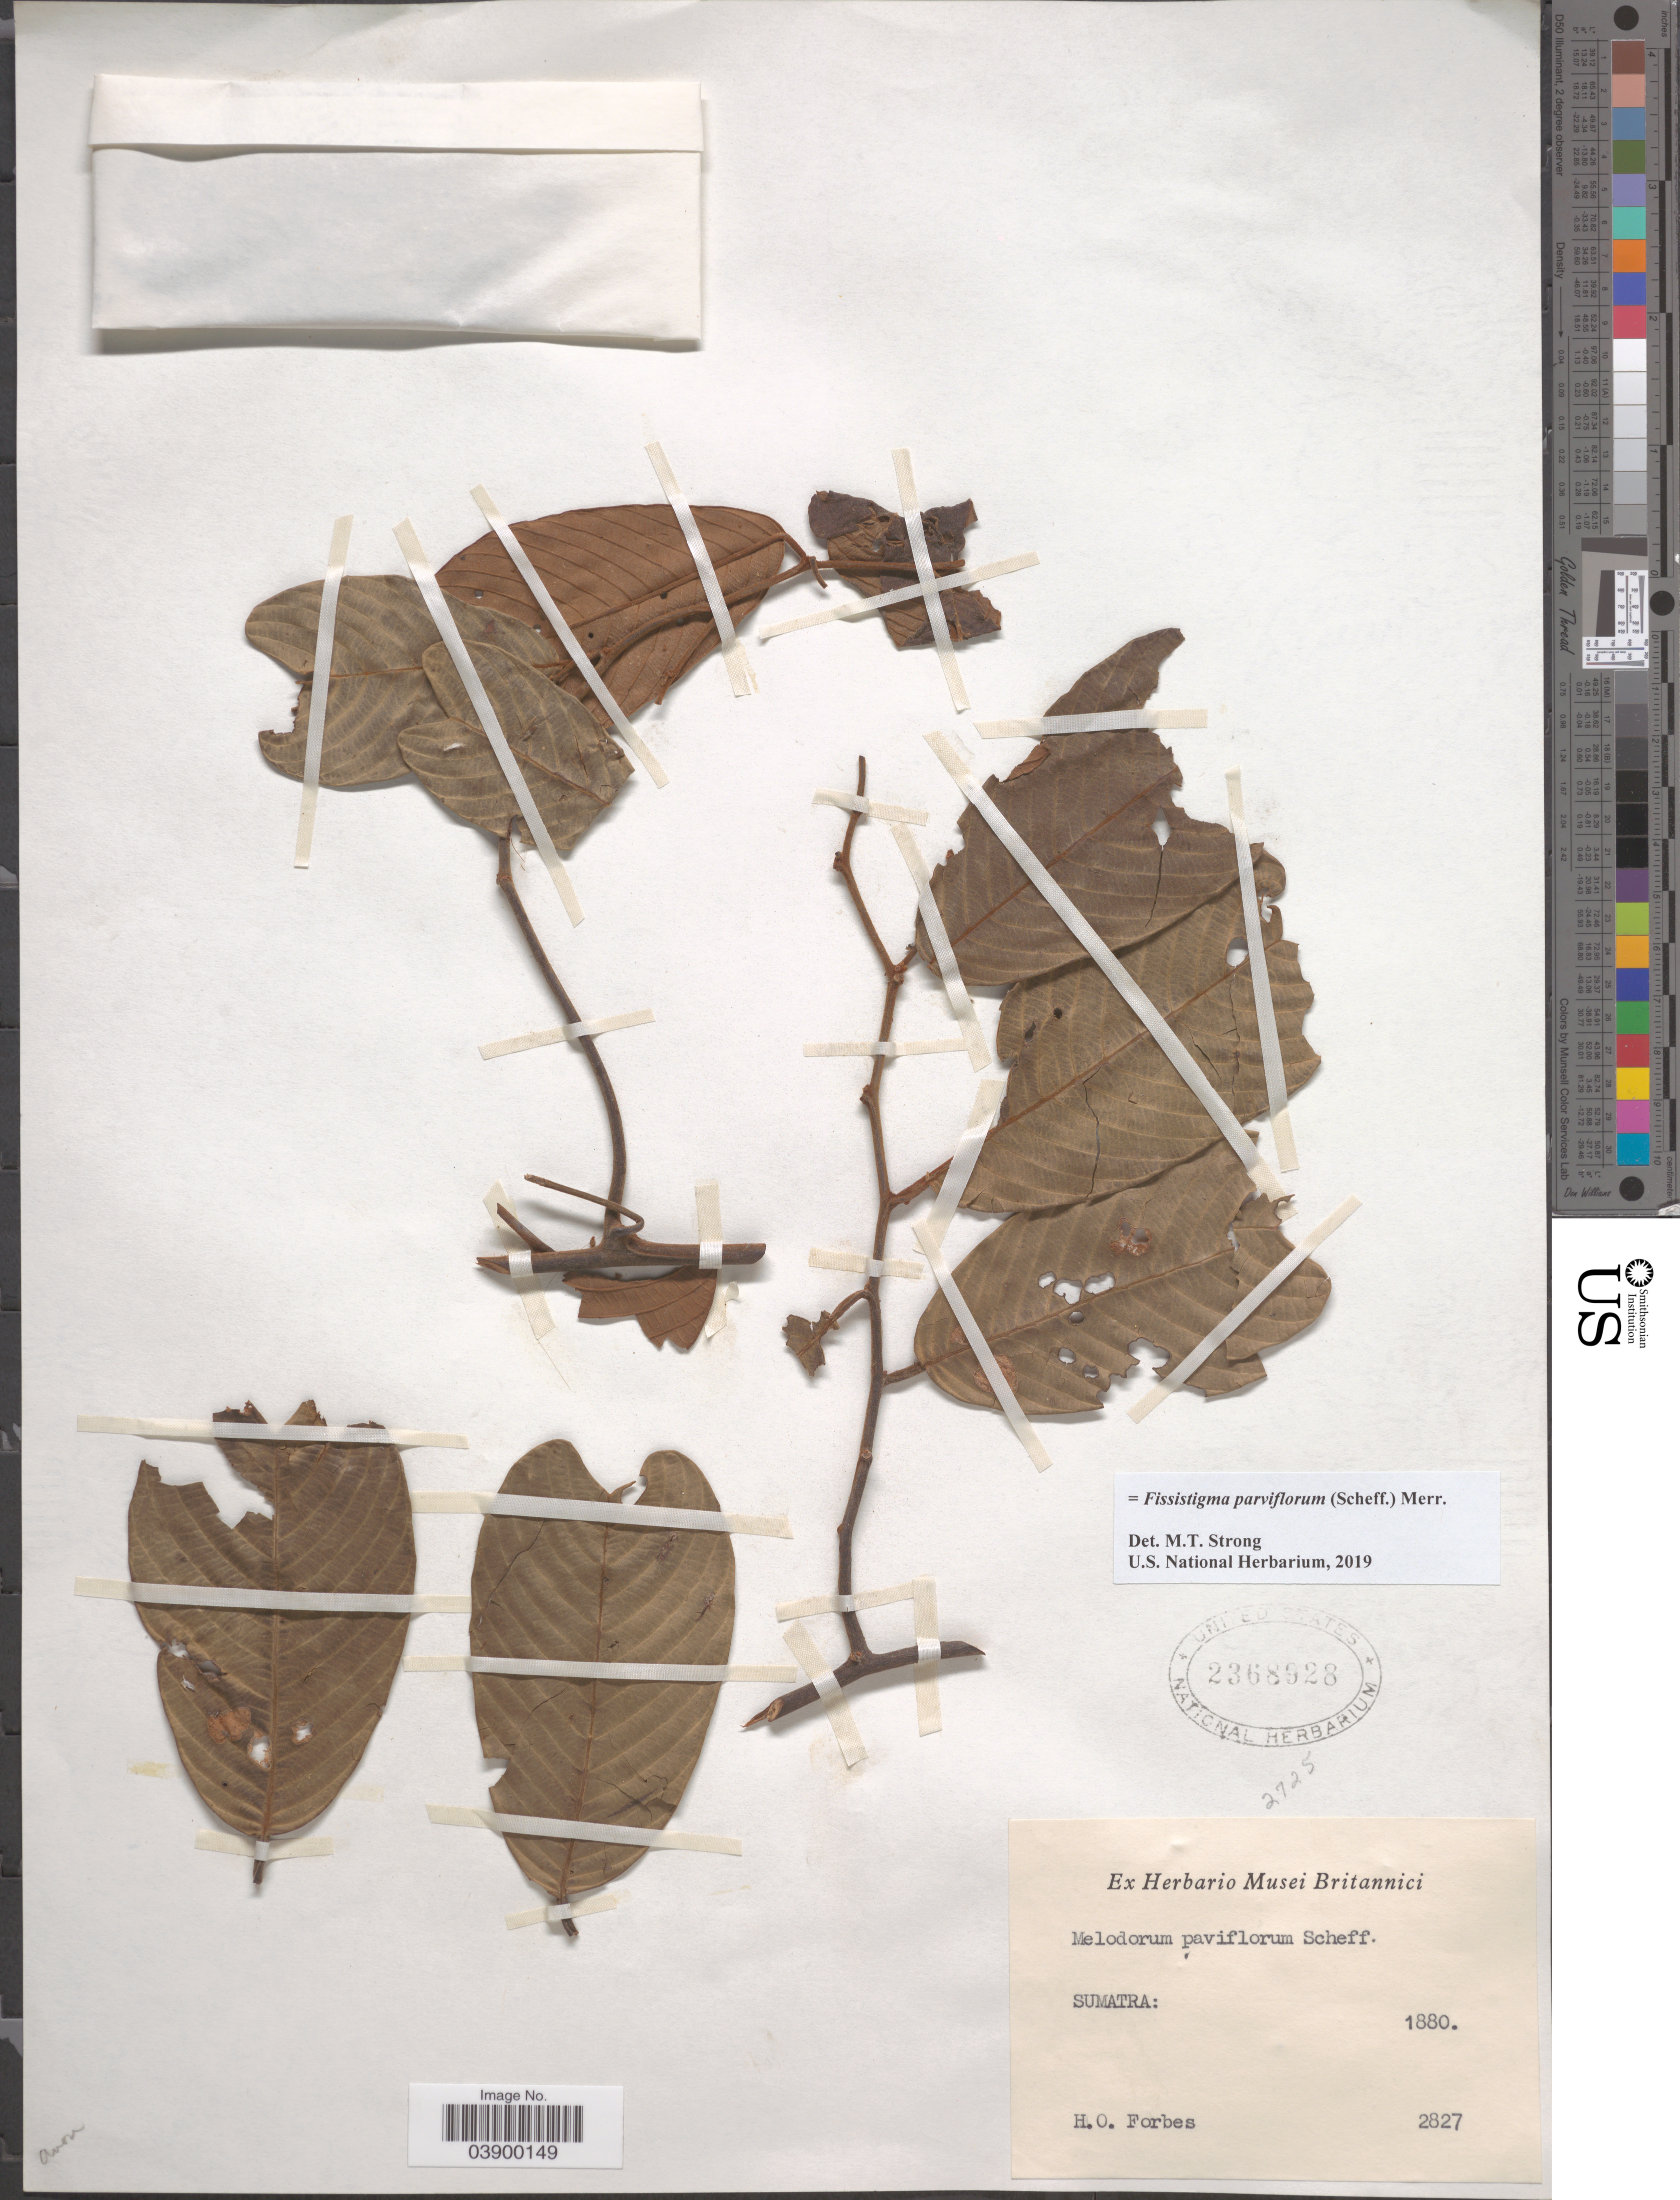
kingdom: Plantae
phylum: Tracheophyta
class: Magnoliopsida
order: Magnoliales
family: Annonaceae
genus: Fissistigma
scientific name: Fissistigma parviflorum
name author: (Stapf) Merr.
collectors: H. O. Forbes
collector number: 2827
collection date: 1880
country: Indonesia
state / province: Sumatra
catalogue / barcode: US 2368928